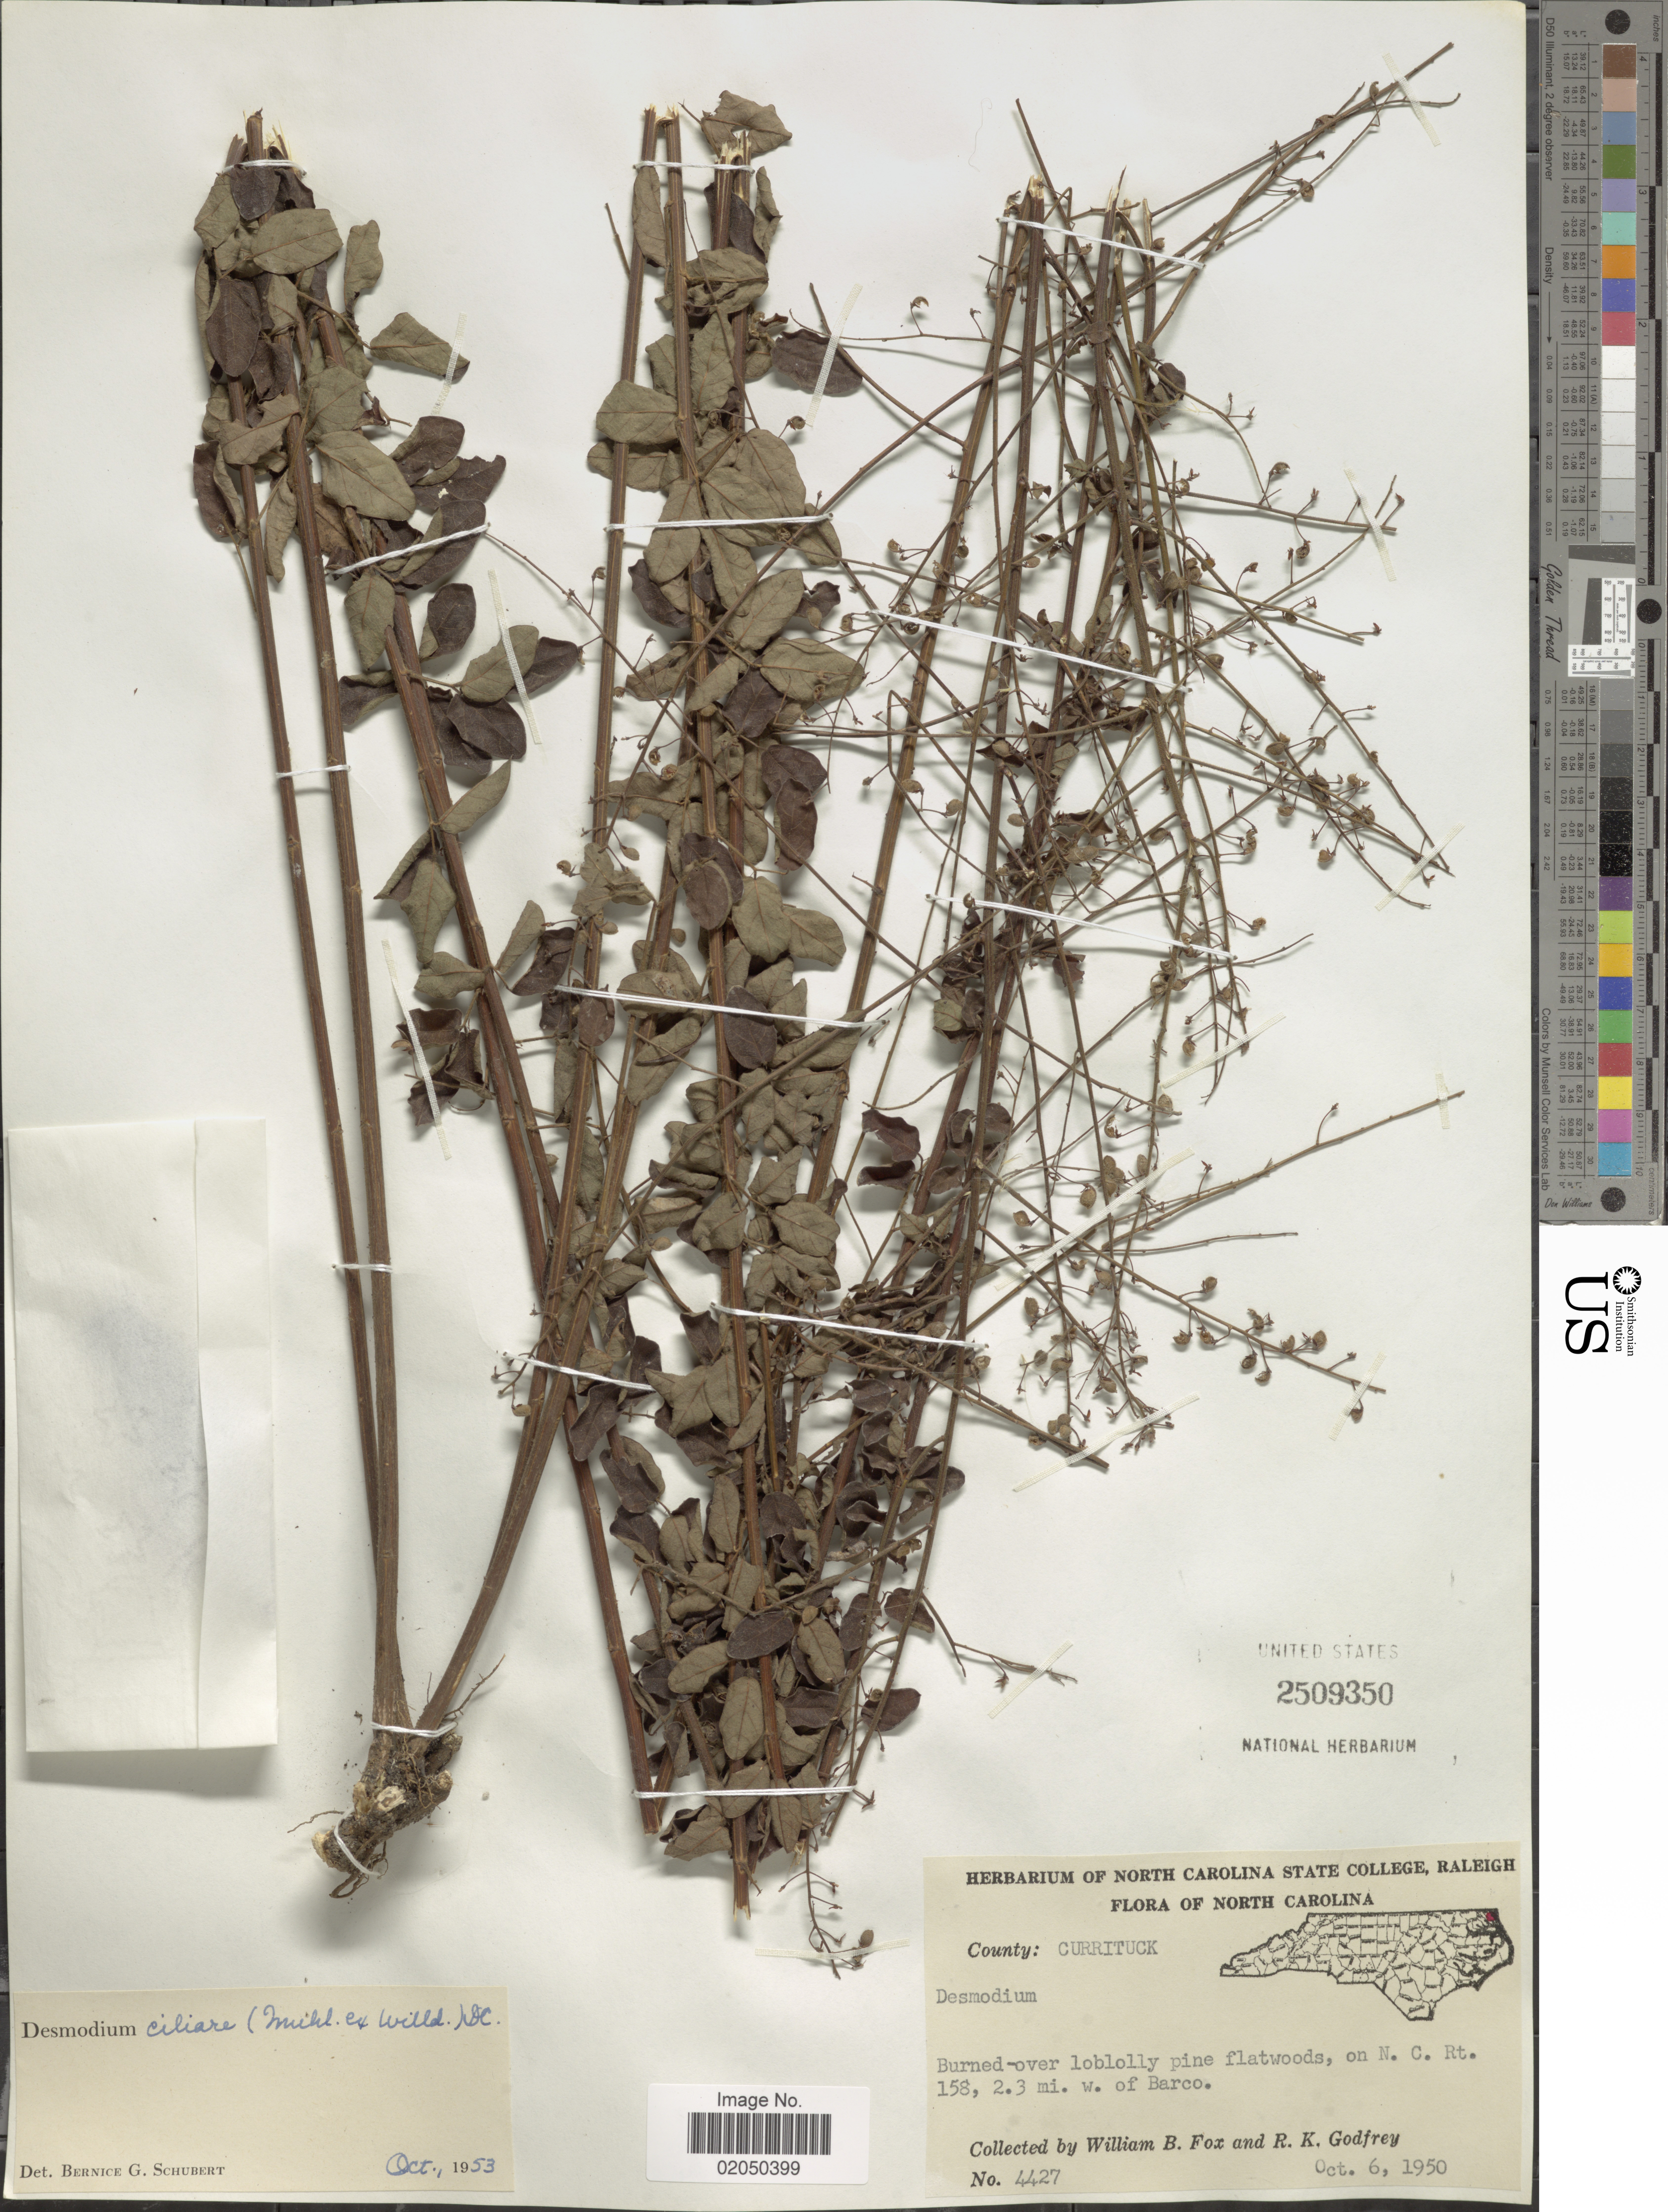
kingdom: Plantae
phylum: Tracheophyta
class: Magnoliopsida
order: Fabales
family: Fabaceae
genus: Desmodium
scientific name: Desmodium ciliare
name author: (Muhl. ex Willd.) DC.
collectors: W. B. Fox & R. K. Godfrey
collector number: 4427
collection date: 1950-10-06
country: United States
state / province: North Carolina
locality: County: Currituck, on N.C. Rt. 158, 2.3 mi. w. of Barco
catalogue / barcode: US 2509350